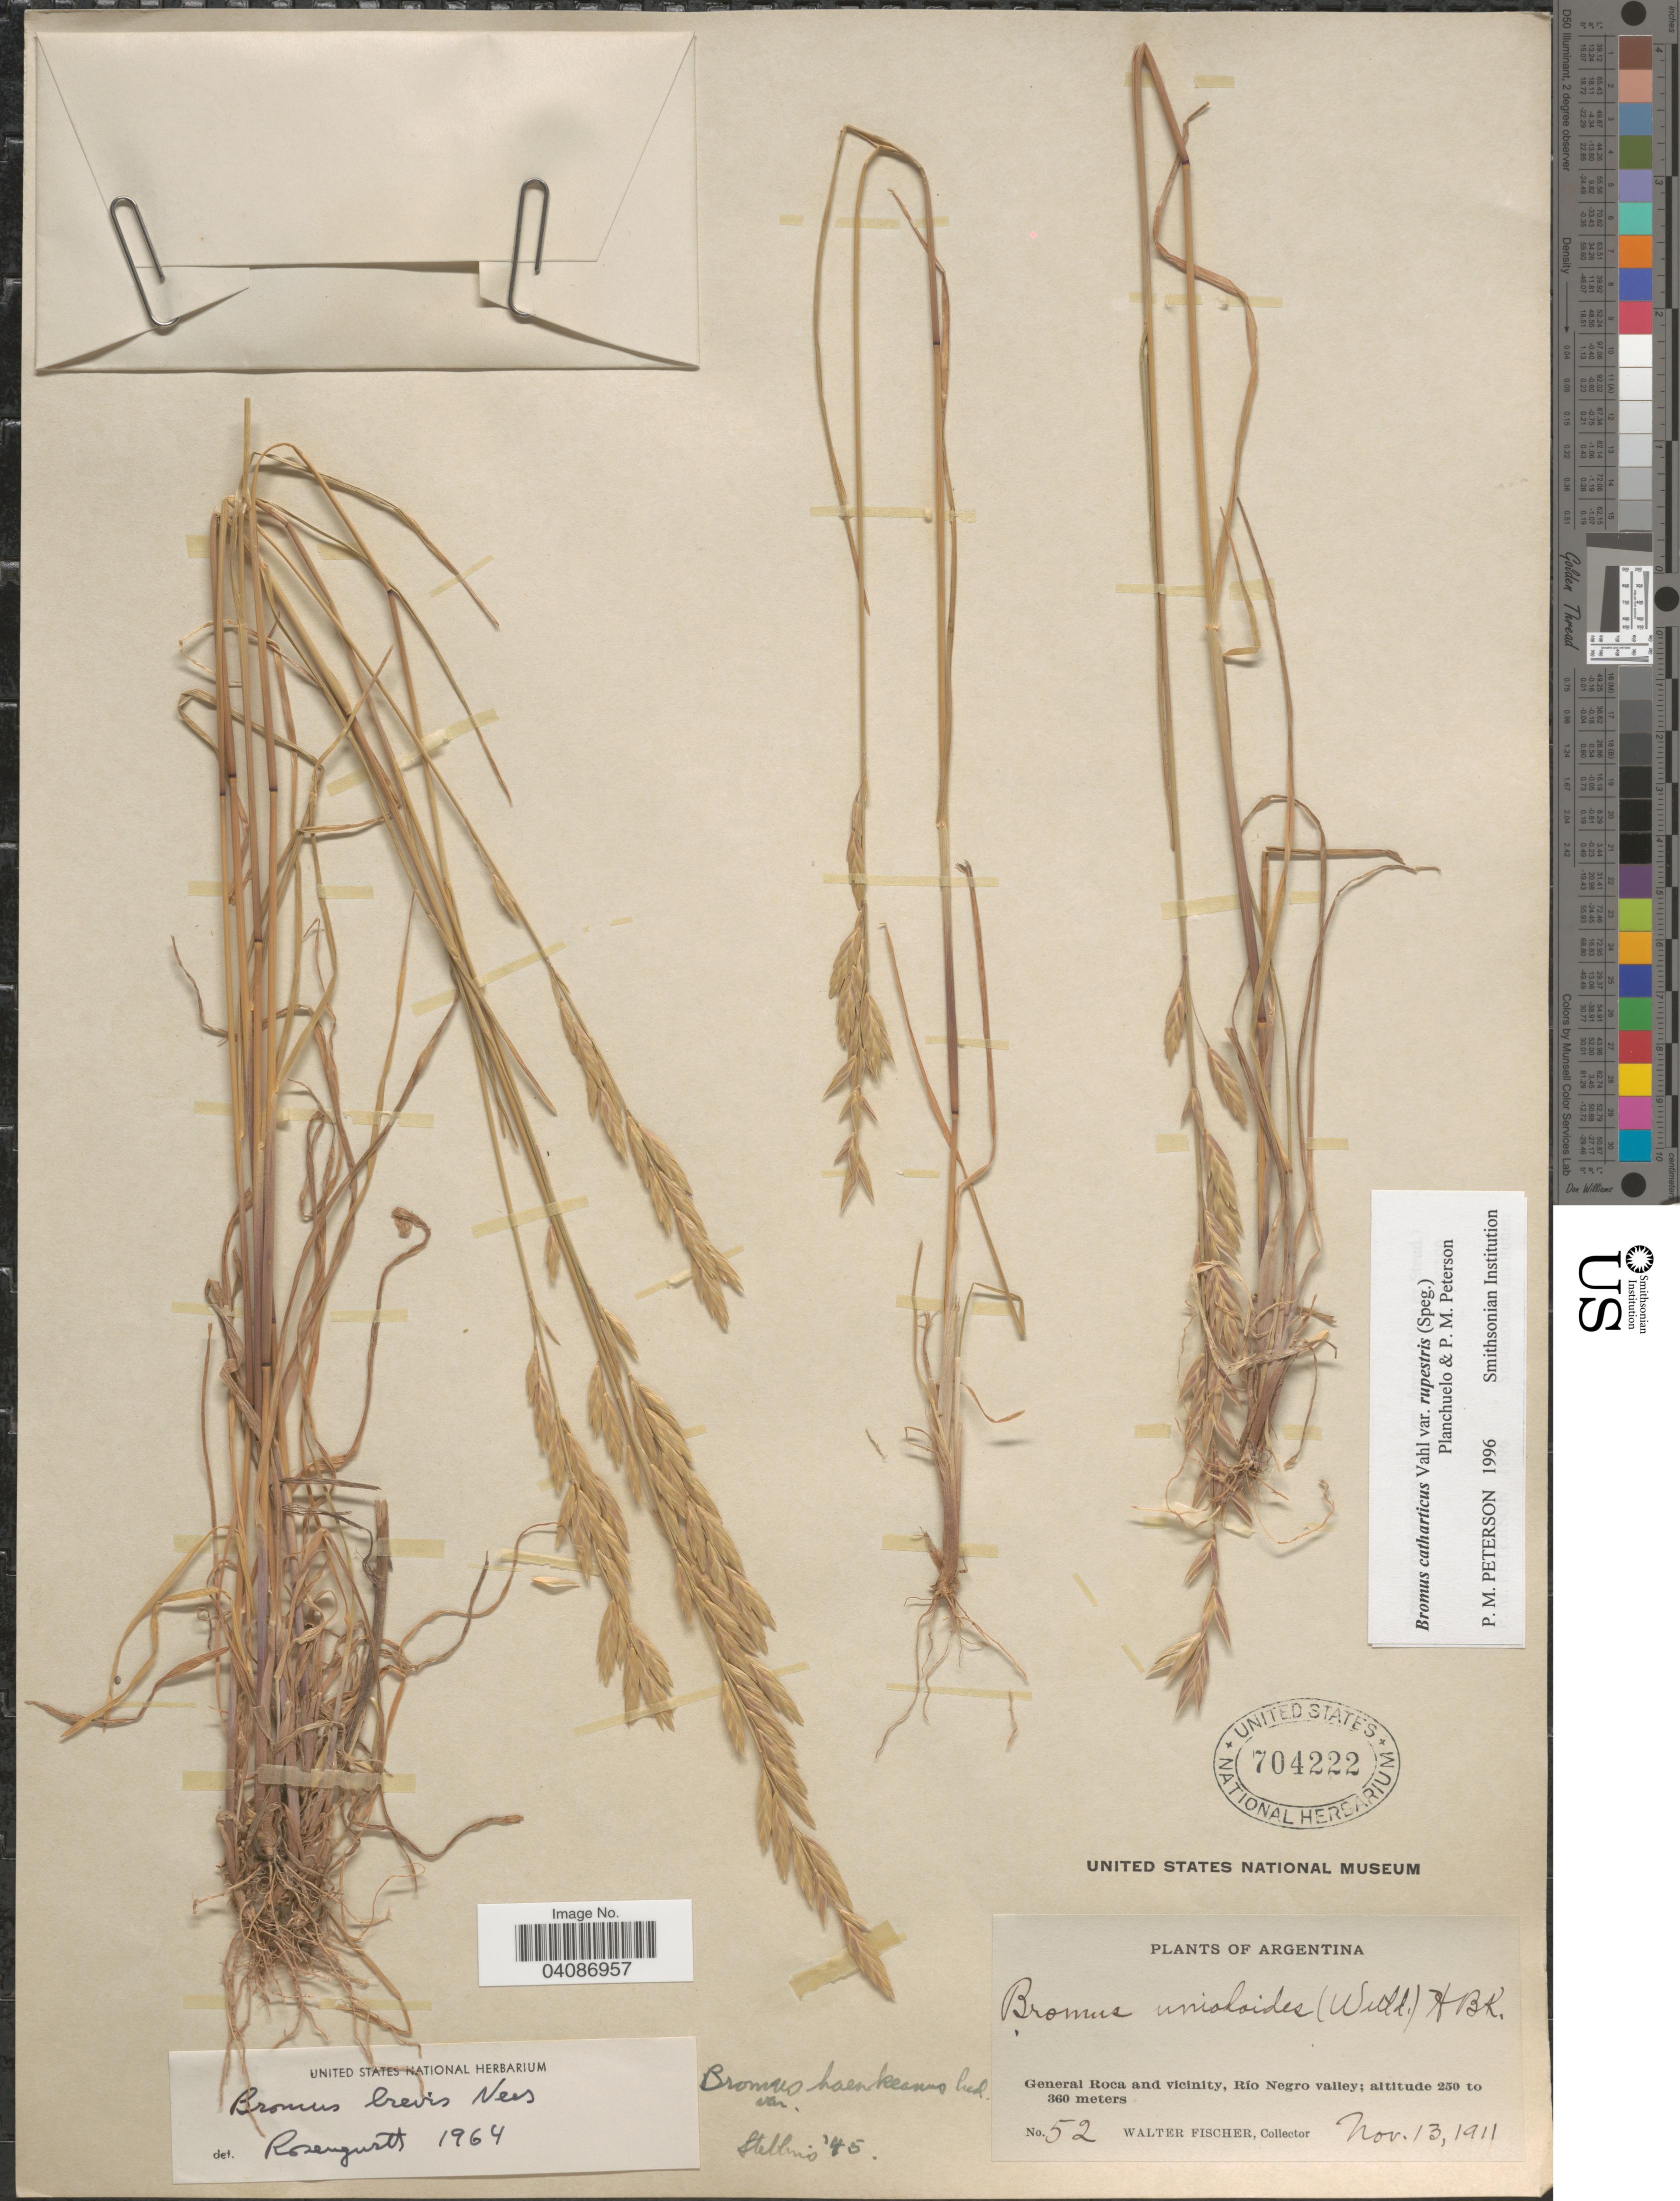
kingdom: Plantae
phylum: Tracheophyta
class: Liliopsida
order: Poales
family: Poaceae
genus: Bromus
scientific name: Bromus cebadilla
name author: Steud.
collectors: W. Fischer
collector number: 52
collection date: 1911-11-13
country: Argentina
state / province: Rio Negro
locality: General Roca and vicinity, Río Negro valley.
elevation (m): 250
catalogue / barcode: US 704222